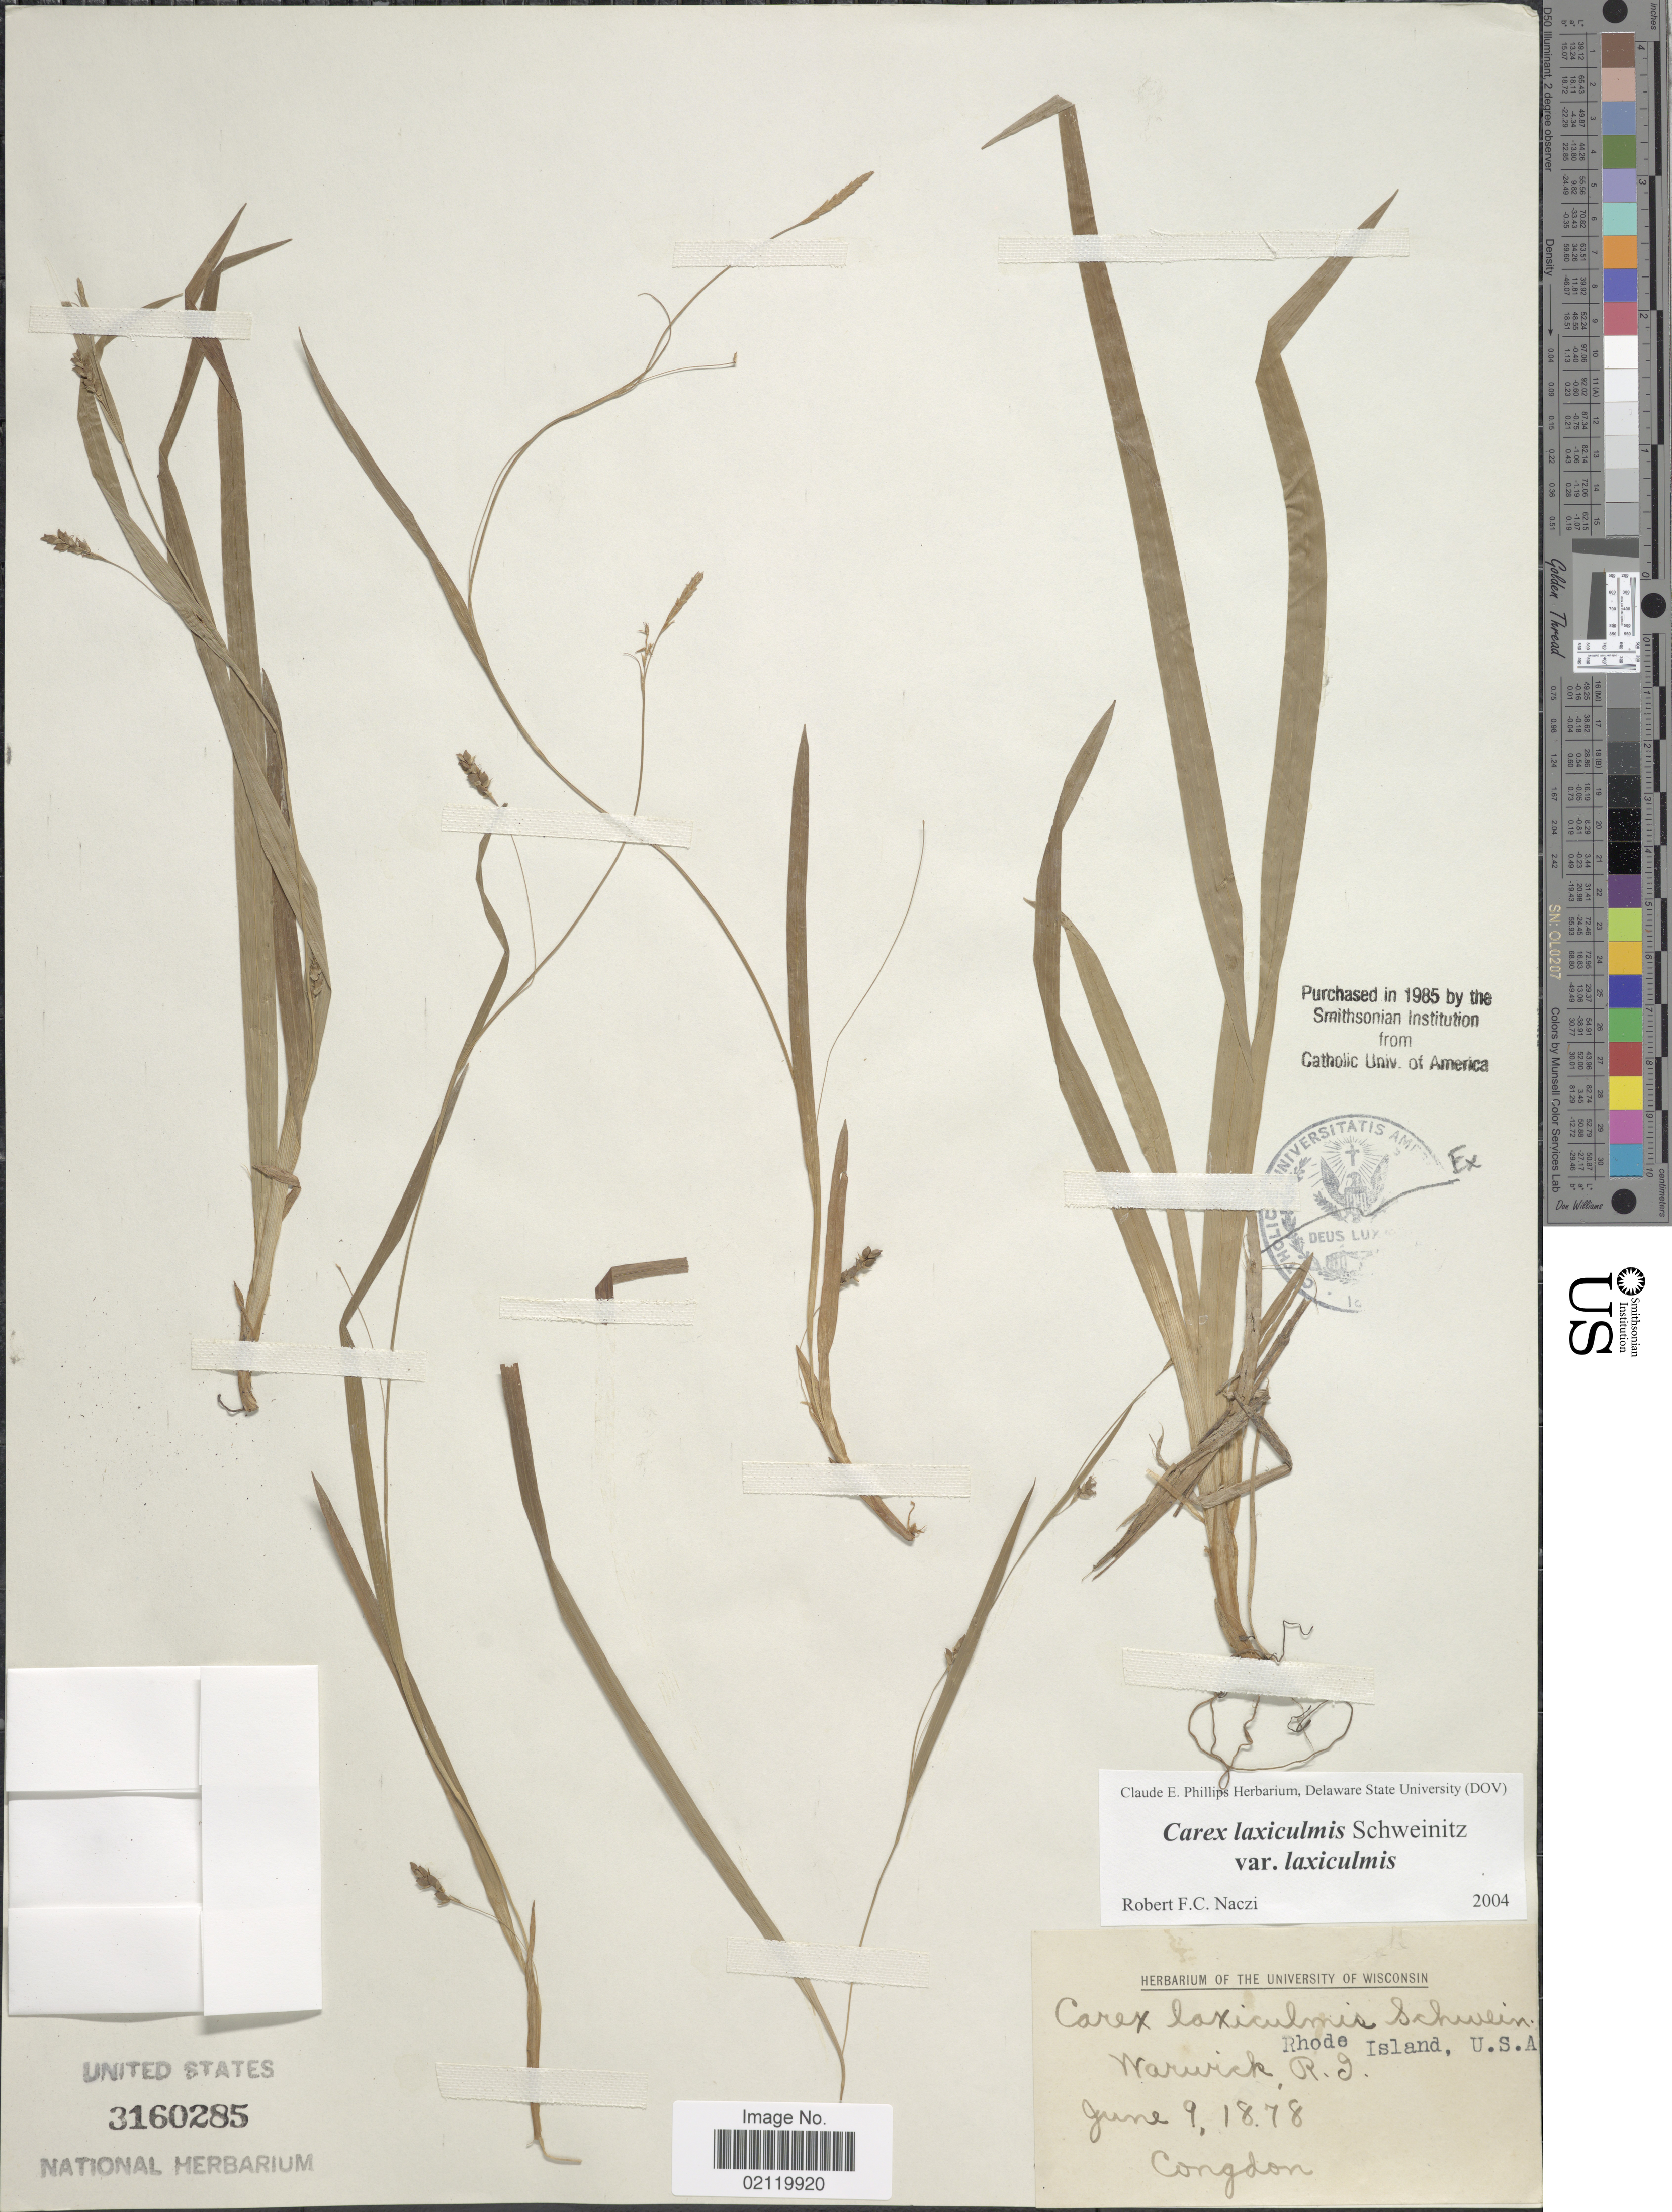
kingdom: Plantae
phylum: Tracheophyta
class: Liliopsida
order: Poales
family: Cyperaceae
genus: Carex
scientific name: Carex laxiculmis var. laxiculmis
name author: Schwein.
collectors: Congdon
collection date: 1878-06-09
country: United States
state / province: Rhode Island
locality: Warwick, R.I., U.S.A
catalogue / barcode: US 3160285